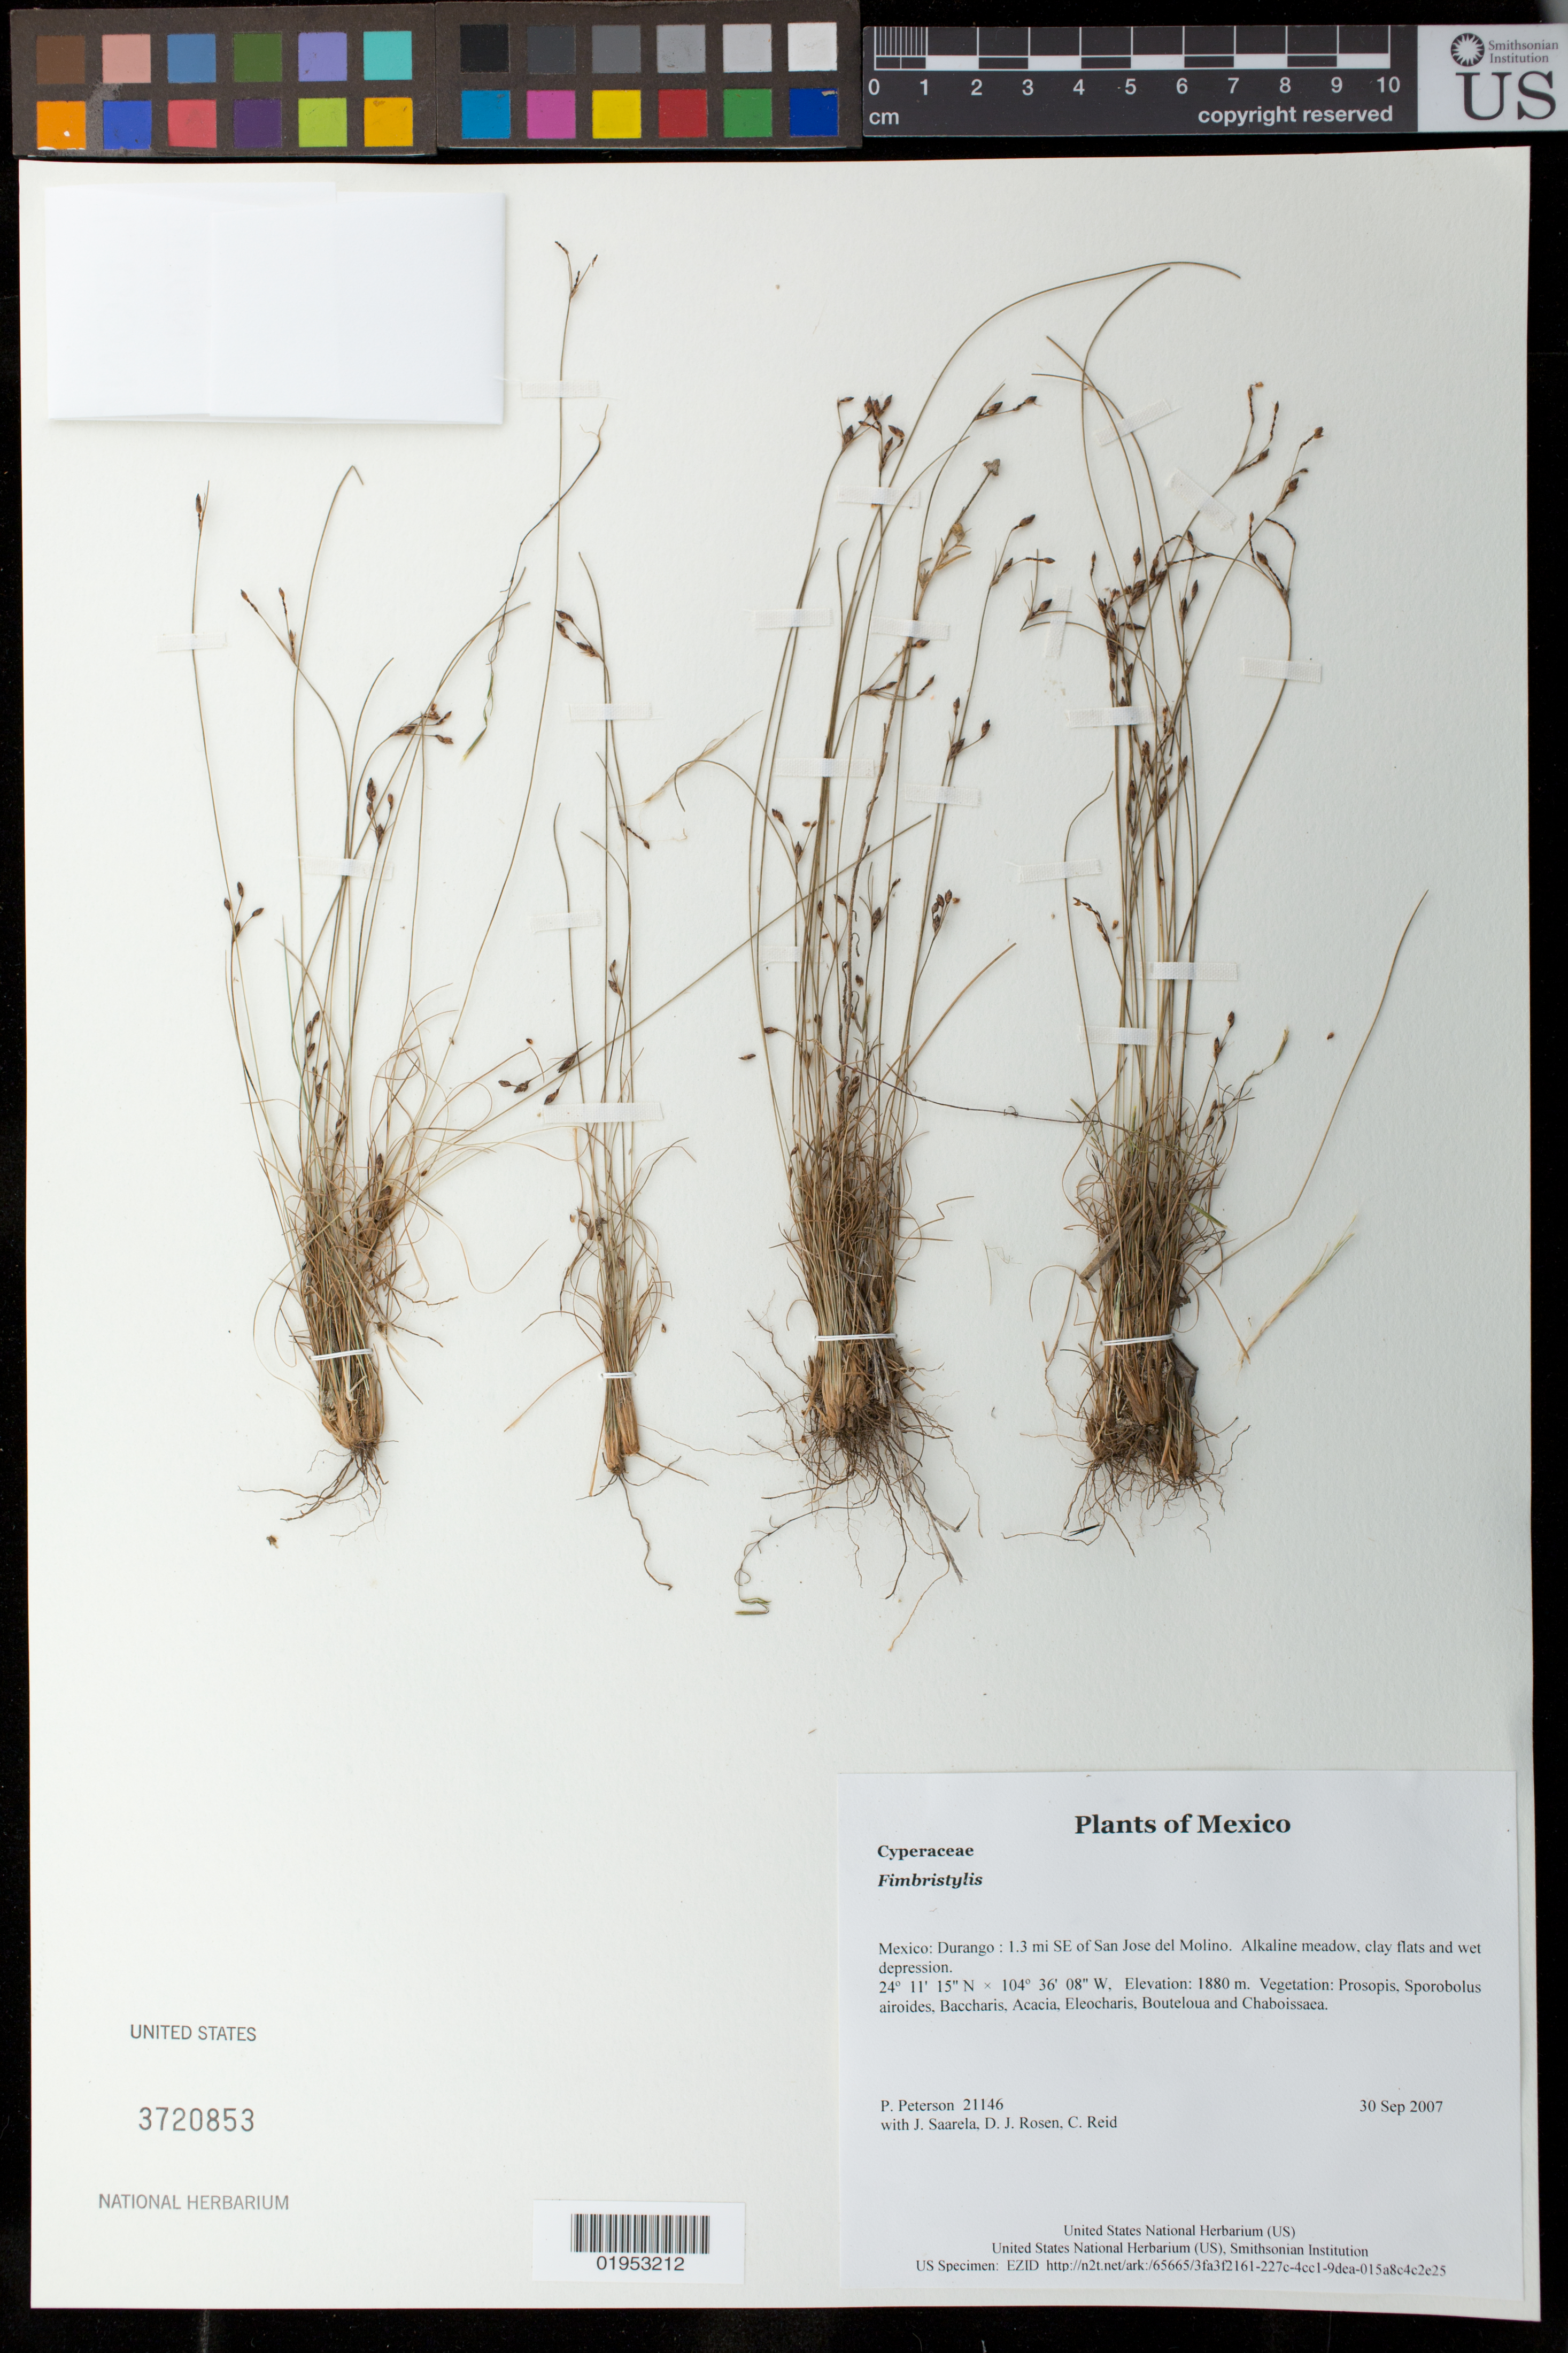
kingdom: Plantae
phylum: Tracheophyta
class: Liliopsida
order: Poales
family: Cyperaceae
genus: Bulbostylis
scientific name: Bulbostylis juncoides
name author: (Vahl) Kük. ex Herter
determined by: Strong, Mark T., (BOT), Smithsonian Institution - National Museum of Natural History (UNITED STATES)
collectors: P. M. Peterson, J. Saarela, D. J. Rosen & C. Reid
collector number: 21146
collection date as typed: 30 Sep 2007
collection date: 2007-09-30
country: Mexico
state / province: Durango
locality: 1.3 mi SE of San Jose del Molino. Alkaline meadow, clay flats and wet depression.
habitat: Vegetation: Prosopis, Sporobolus airoides, Baccharis, Acacia, Eleocharis, Bouteloua and Chaboissaea.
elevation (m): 1880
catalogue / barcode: US 3720853